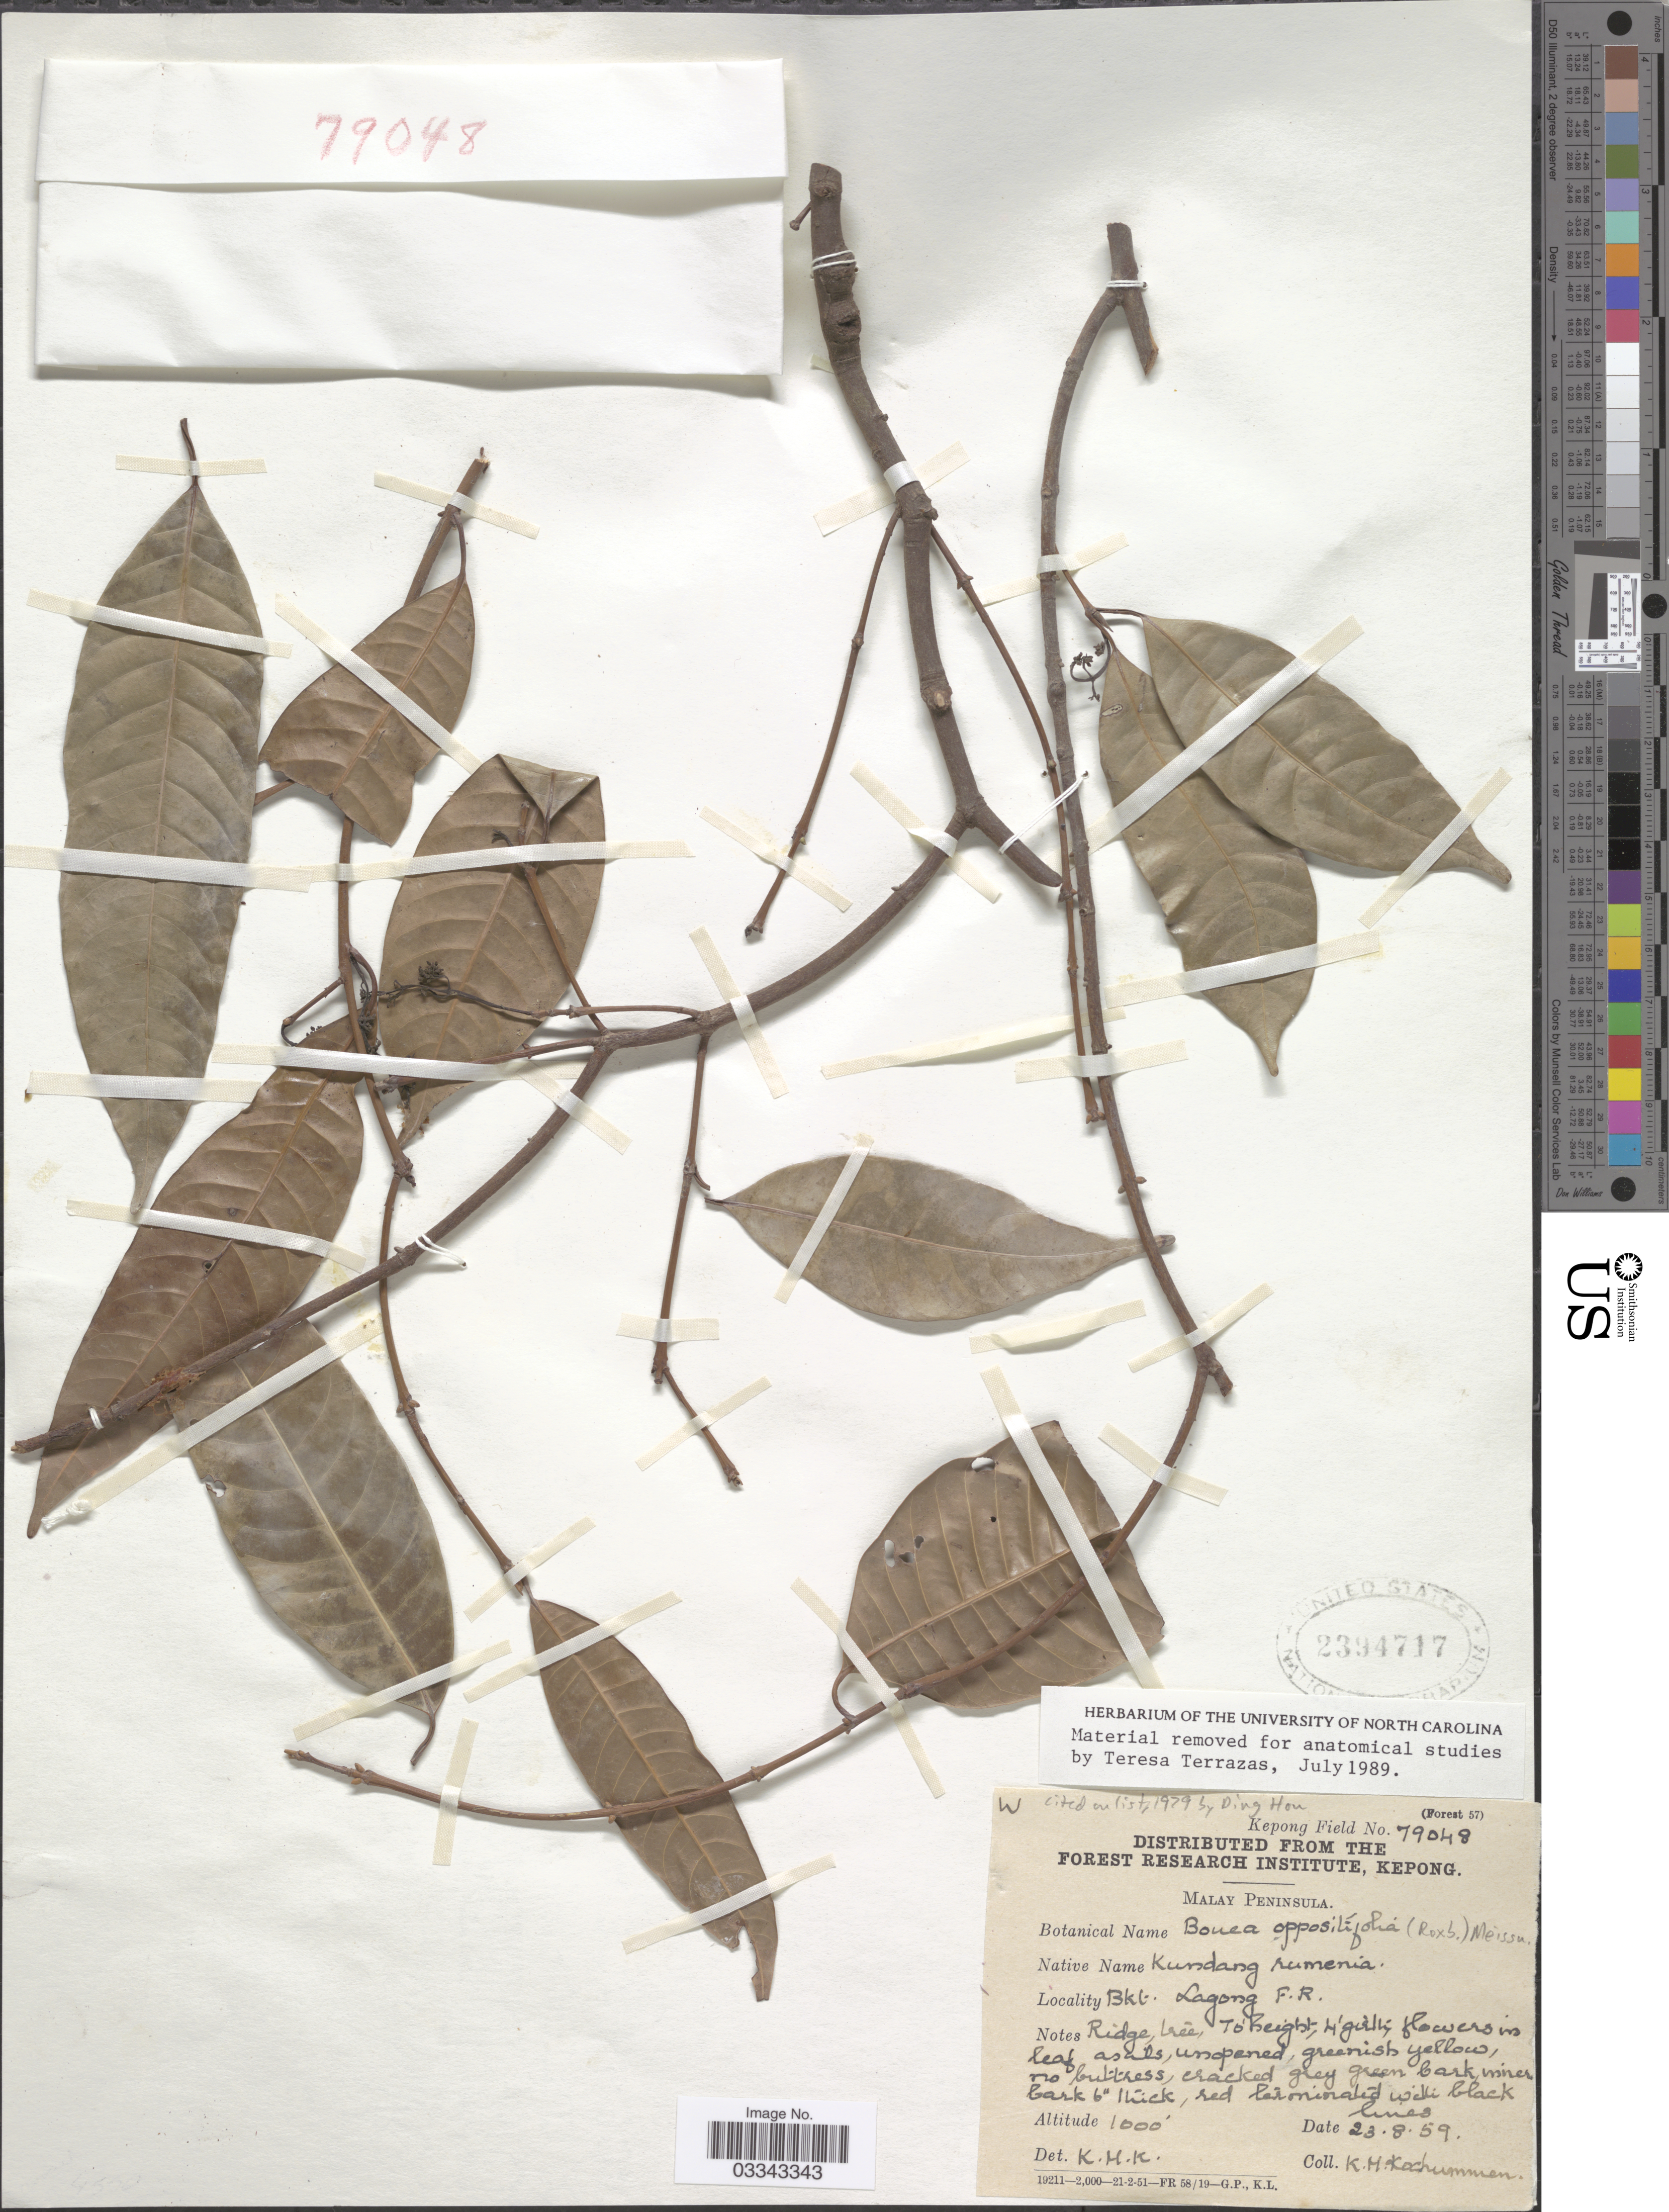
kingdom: Plantae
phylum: Tracheophyta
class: Magnoliopsida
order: Sapindales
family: Anacardiaceae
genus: Bouea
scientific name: Bouea oppositifolia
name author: (Roxb.) Meisn.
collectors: K. Kochummen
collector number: Kepong Field 79048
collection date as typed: Transcribed d/m/y: 23/8/59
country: Malaysia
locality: Malay Peninsula. Bkt. Lagong F.R.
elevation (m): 305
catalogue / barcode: US 2394717